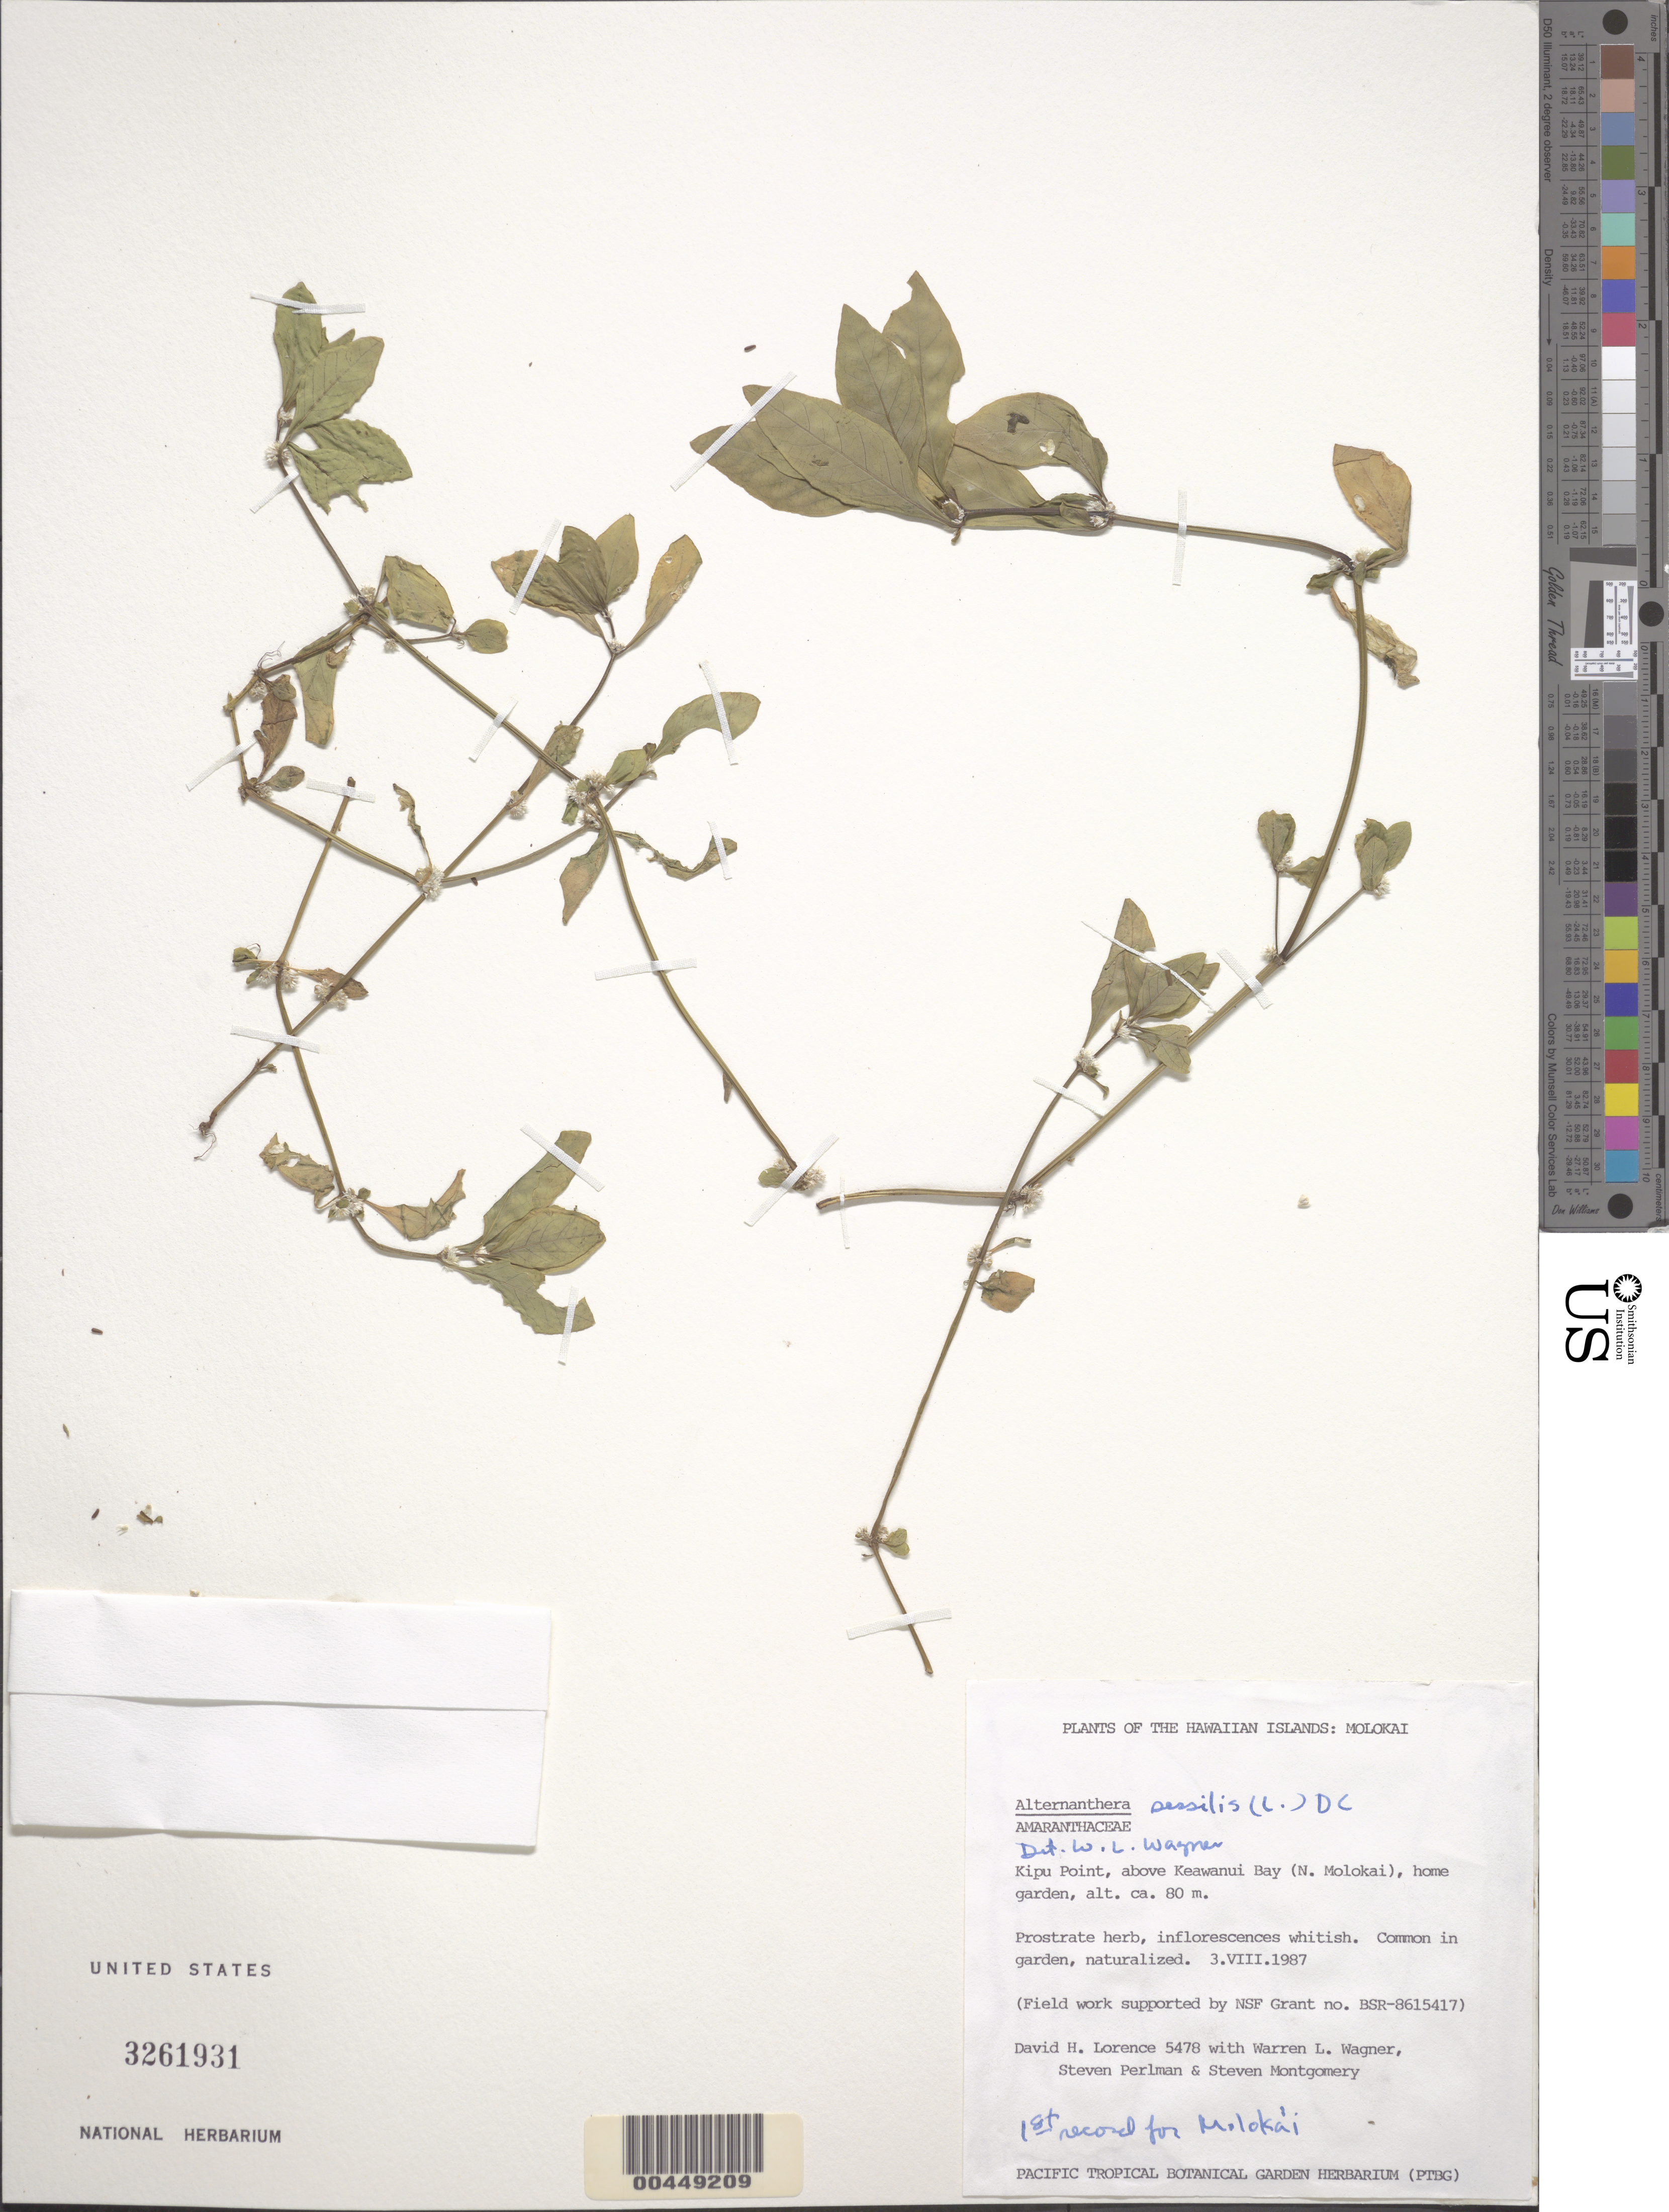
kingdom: Plantae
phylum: Tracheophyta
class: Magnoliopsida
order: Caryophyllales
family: Amaranthaceae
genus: Alternanthera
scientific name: Alternanthera sessilis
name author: (L.) DC.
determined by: Wagner, W. L., (BOT), Smithsonian Institution - National Museum of Natural History (UNITED STATES)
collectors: D. Lorence, W. L. Wagner, S. P. Perlman & S. Montgomery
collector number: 5478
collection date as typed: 3 Aug 1987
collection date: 1987-08-03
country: United States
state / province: Hawaii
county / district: Maui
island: Moloka'i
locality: Kipu Point, above Keawanui Bay (N Molokai), home garden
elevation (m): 80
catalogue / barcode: US 3261931